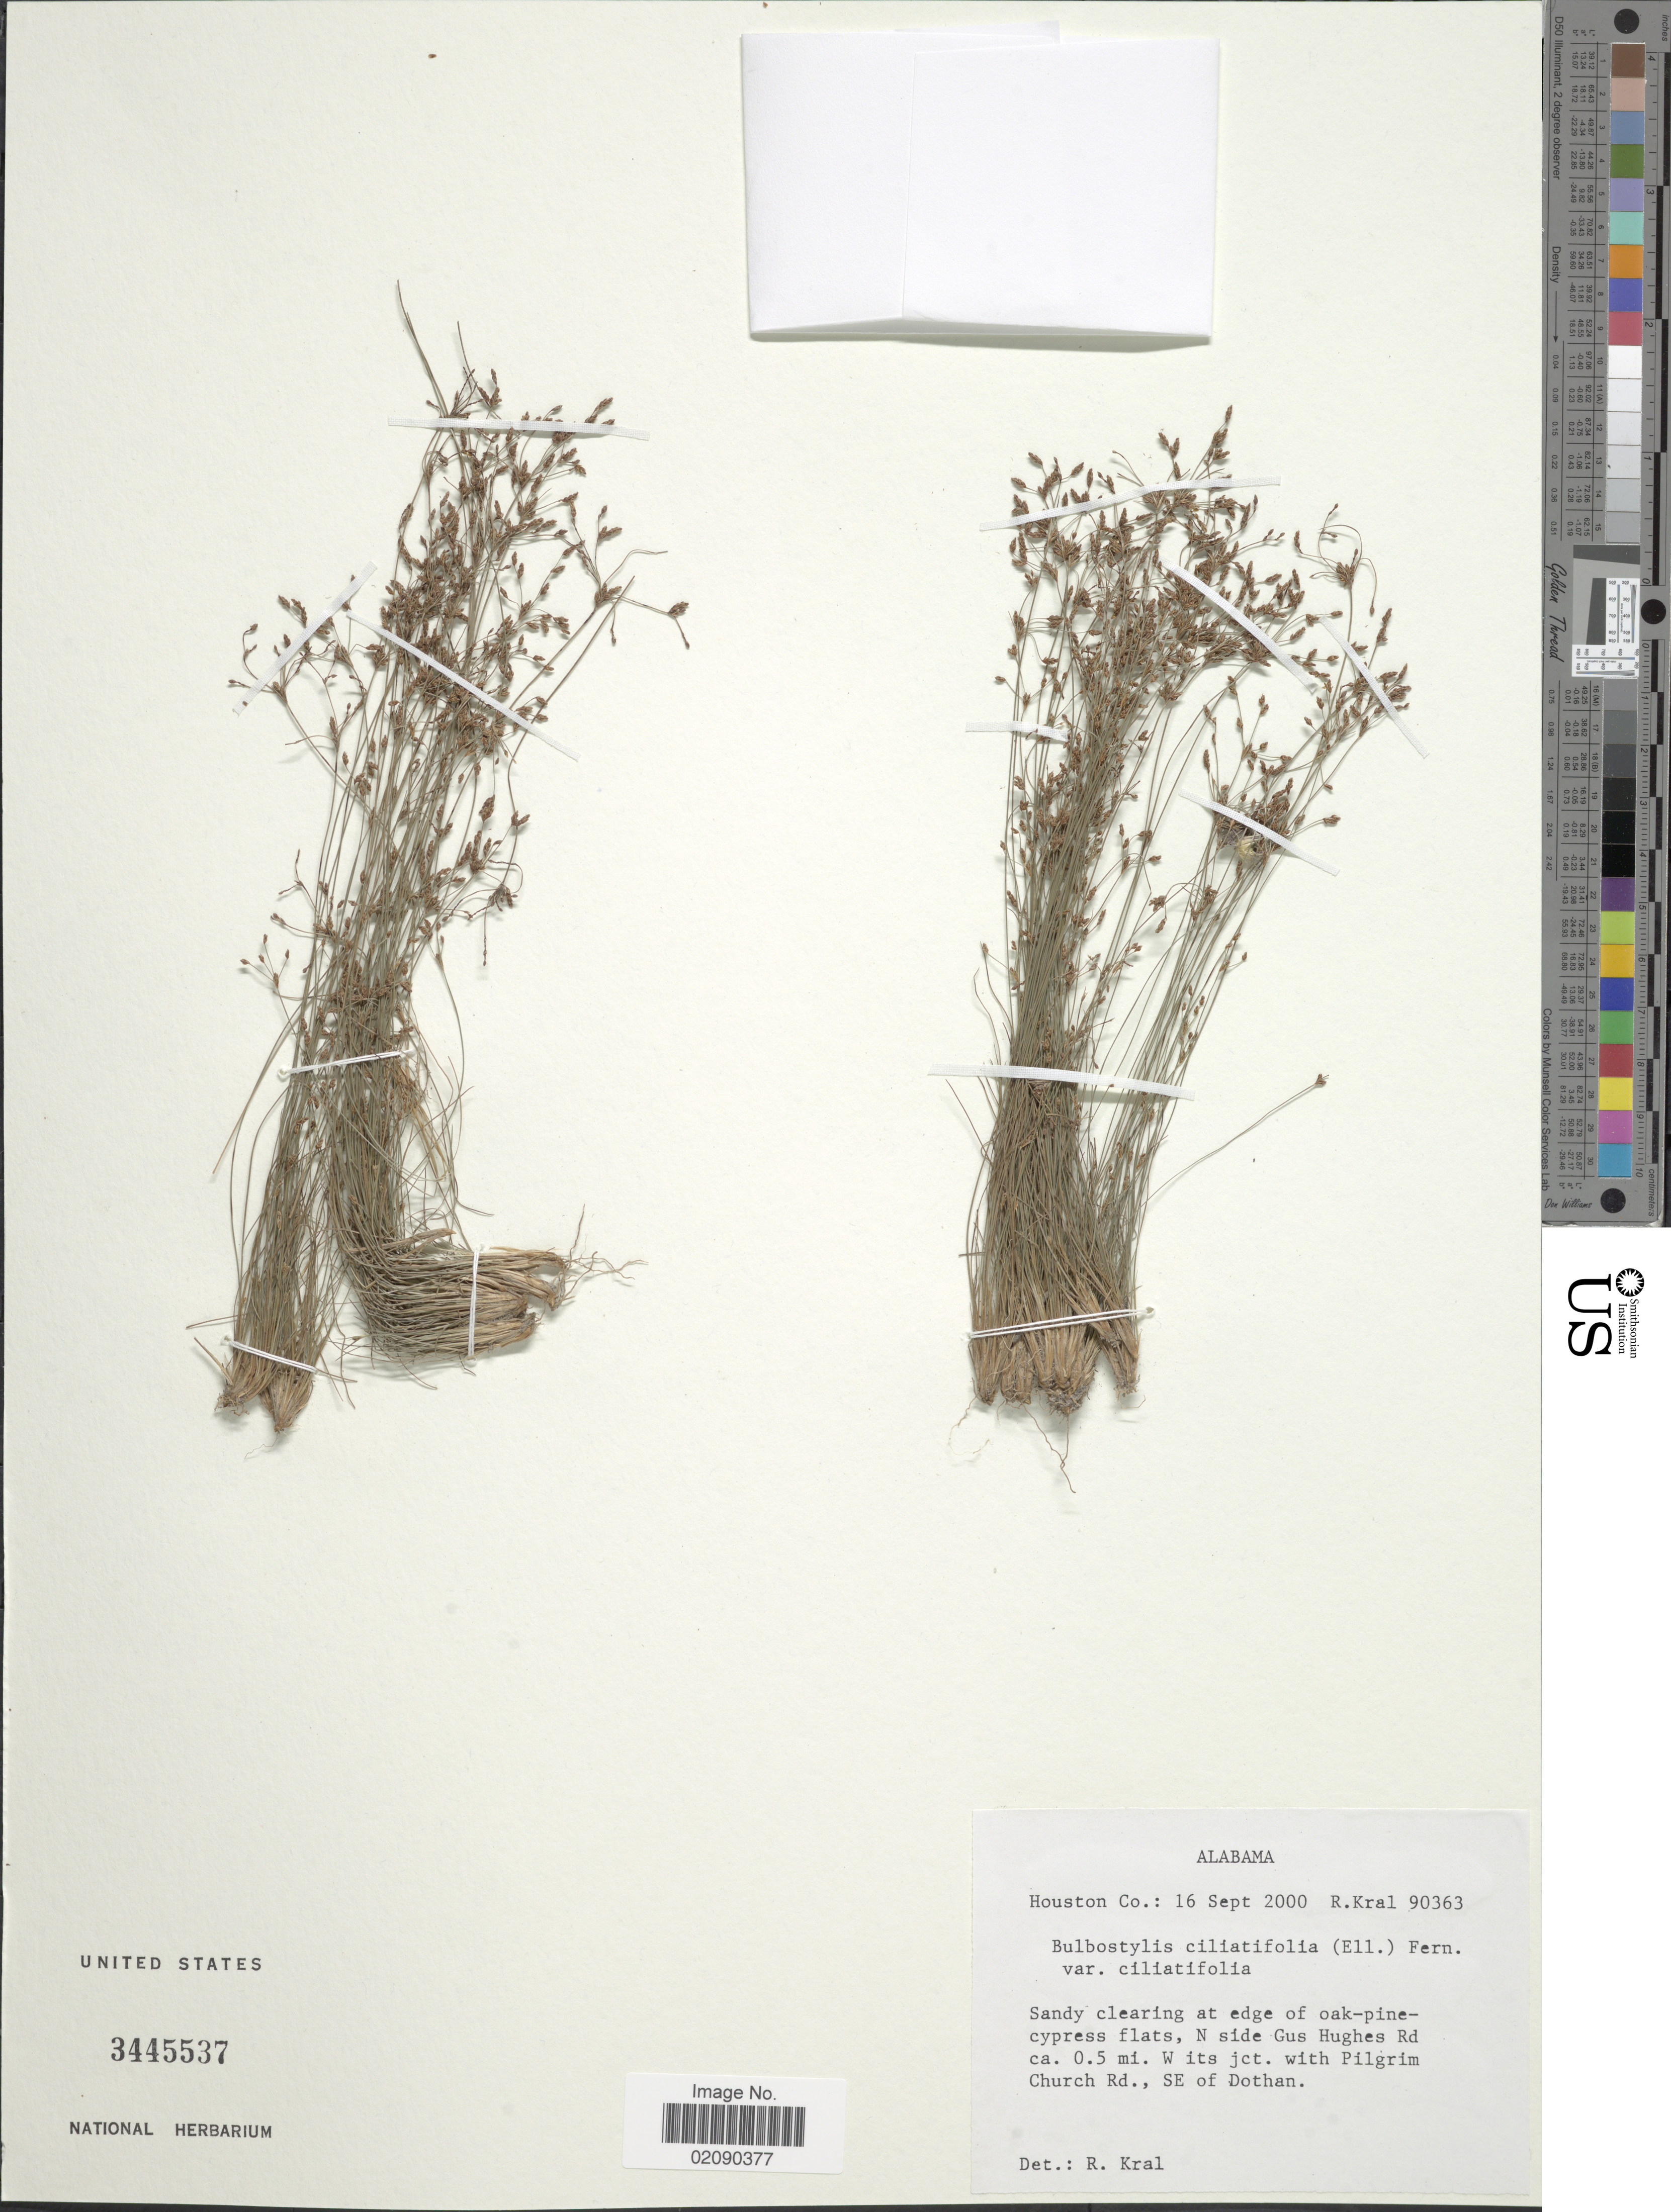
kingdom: Plantae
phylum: Tracheophyta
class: Liliopsida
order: Poales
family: Cyperaceae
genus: Bulbostylis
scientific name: Bulbostylis ciliatifolia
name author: (Elliott) Fernald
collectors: R. Kral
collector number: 90363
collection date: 2000-09-16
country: United States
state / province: Alabama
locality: Houston Co. N side Gus Hughes Rd ca. 0.5 mi. W its jct. with Pilgrim Church Rd., SE of Dothan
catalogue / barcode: US 3445537